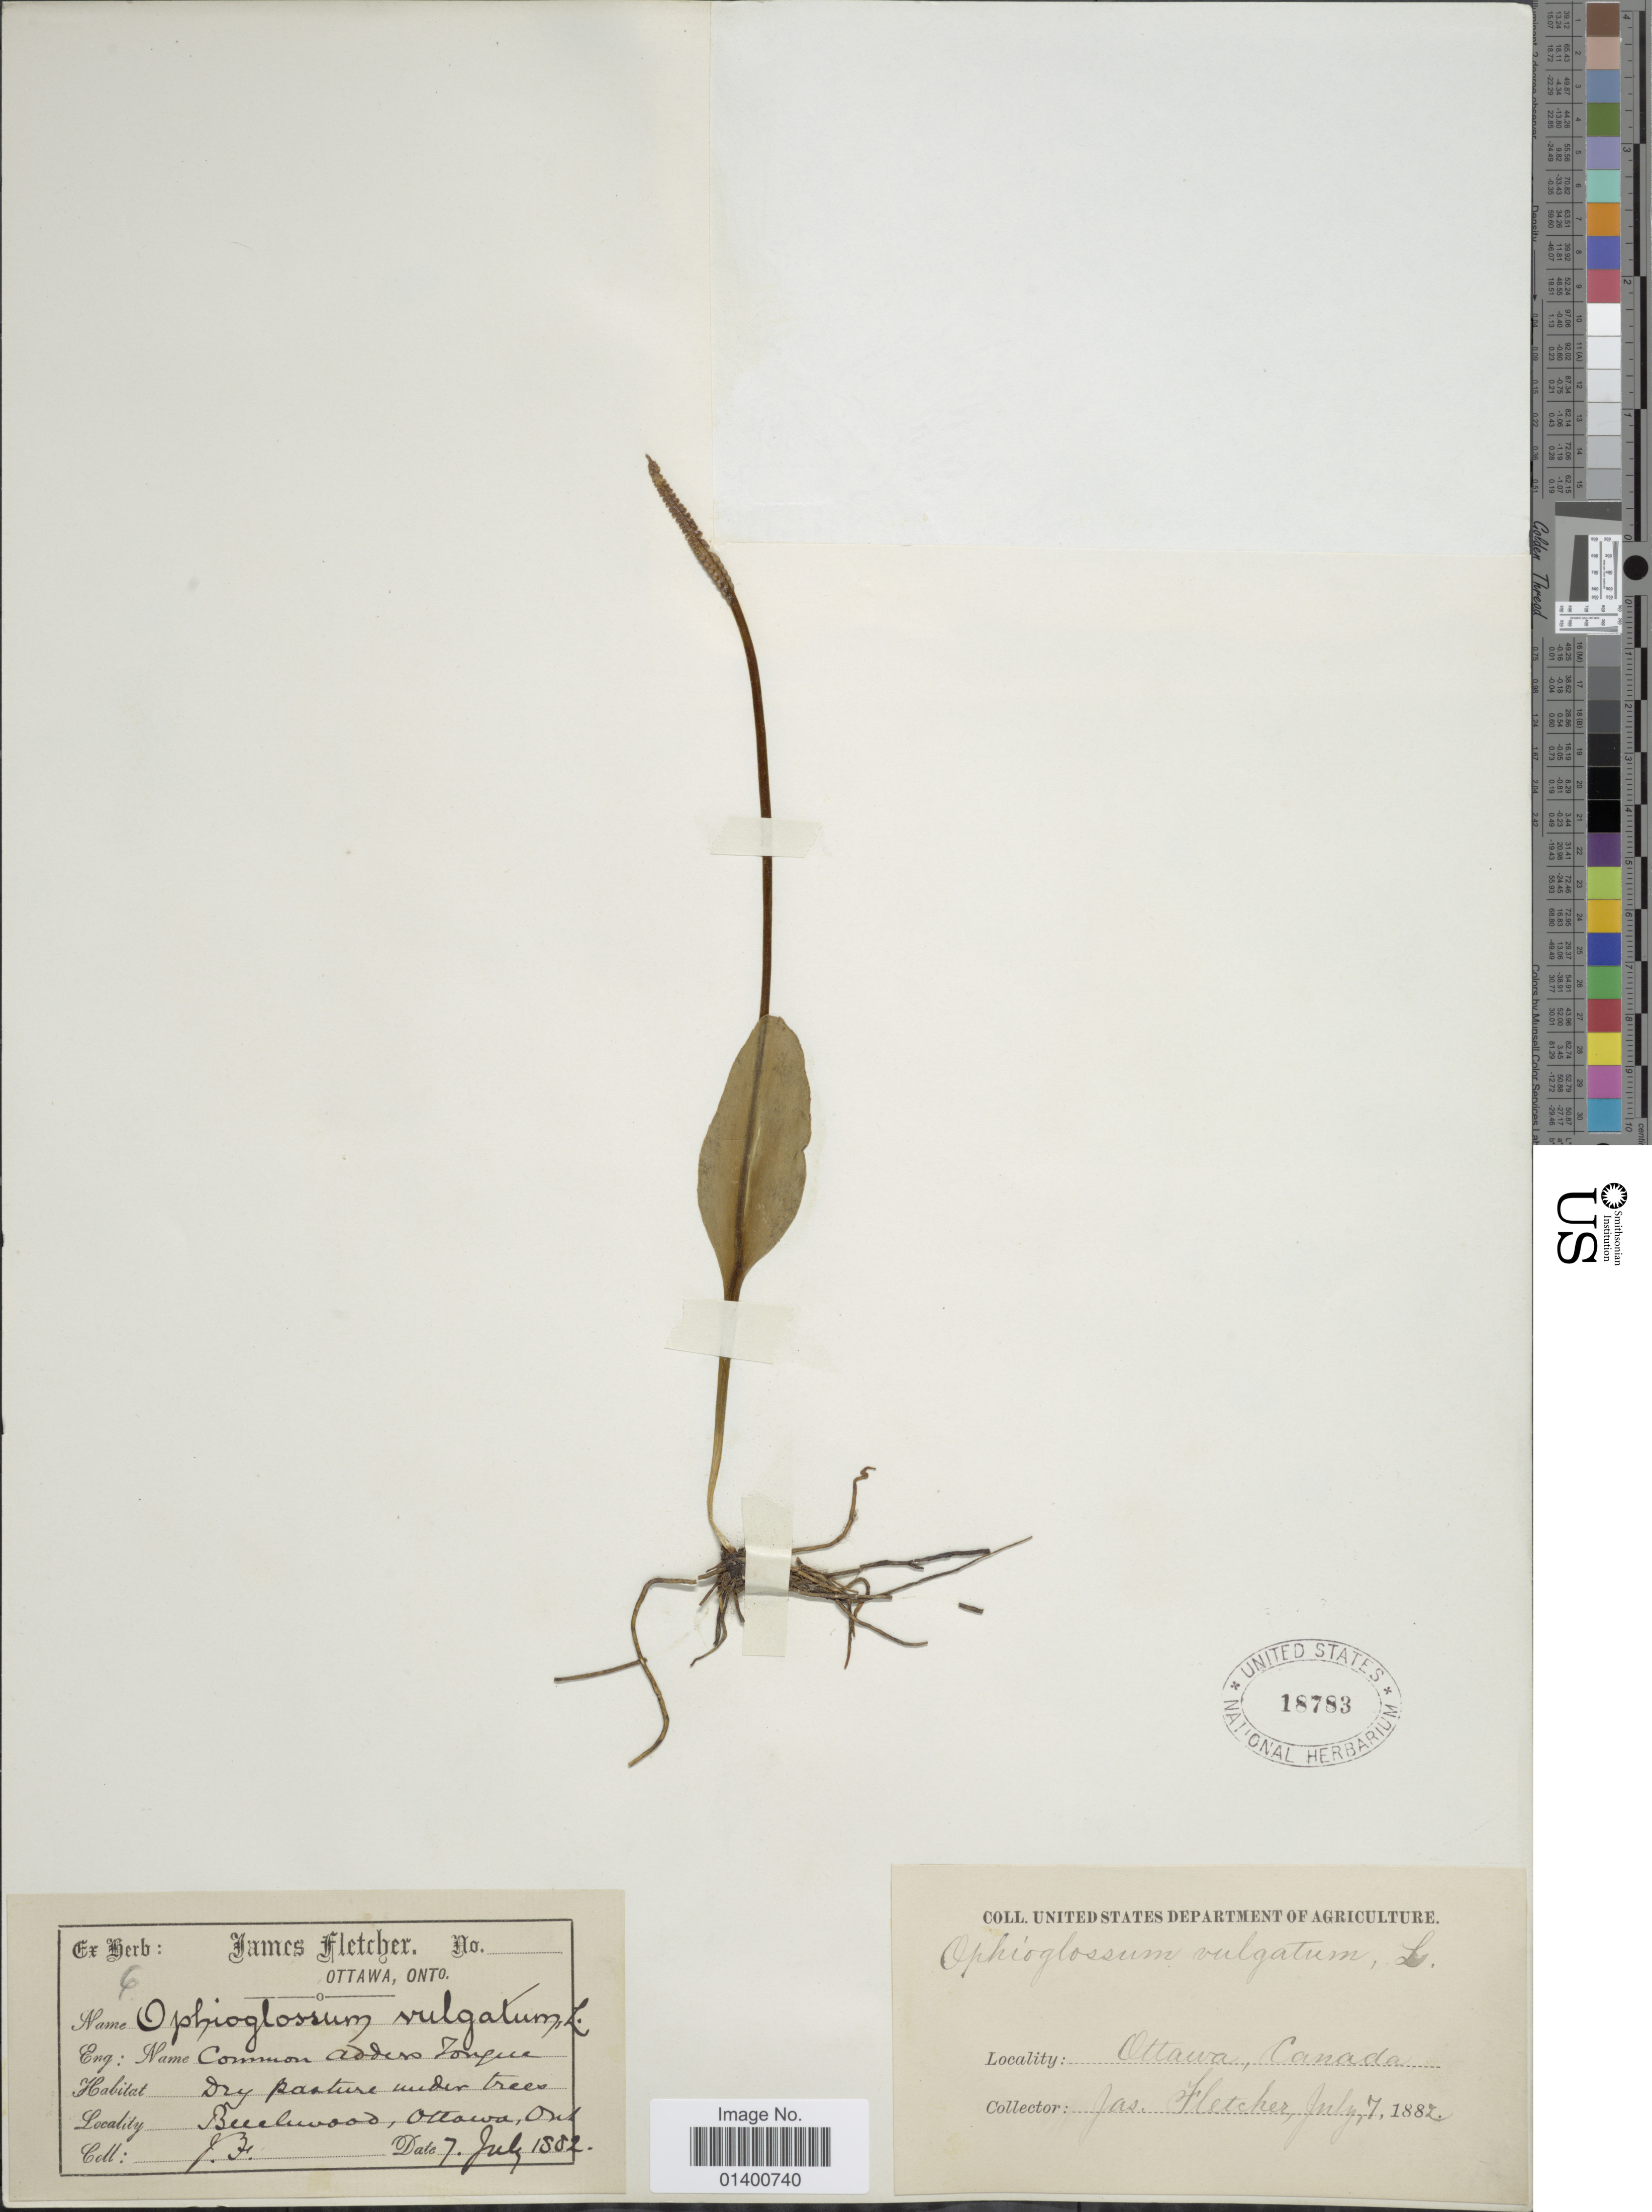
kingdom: Plantae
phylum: Tracheophyta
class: Polypodiopsida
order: Ophioglossales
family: Ophioglossaceae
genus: Ophioglossum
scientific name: Ophioglossum vulgatum var. pseudopodum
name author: (S.F. Blake) Farw.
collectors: J. Fletcher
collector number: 6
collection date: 1882-07-07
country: Canada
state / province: Ontario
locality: Breechwood, Ottawa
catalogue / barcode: US 18783